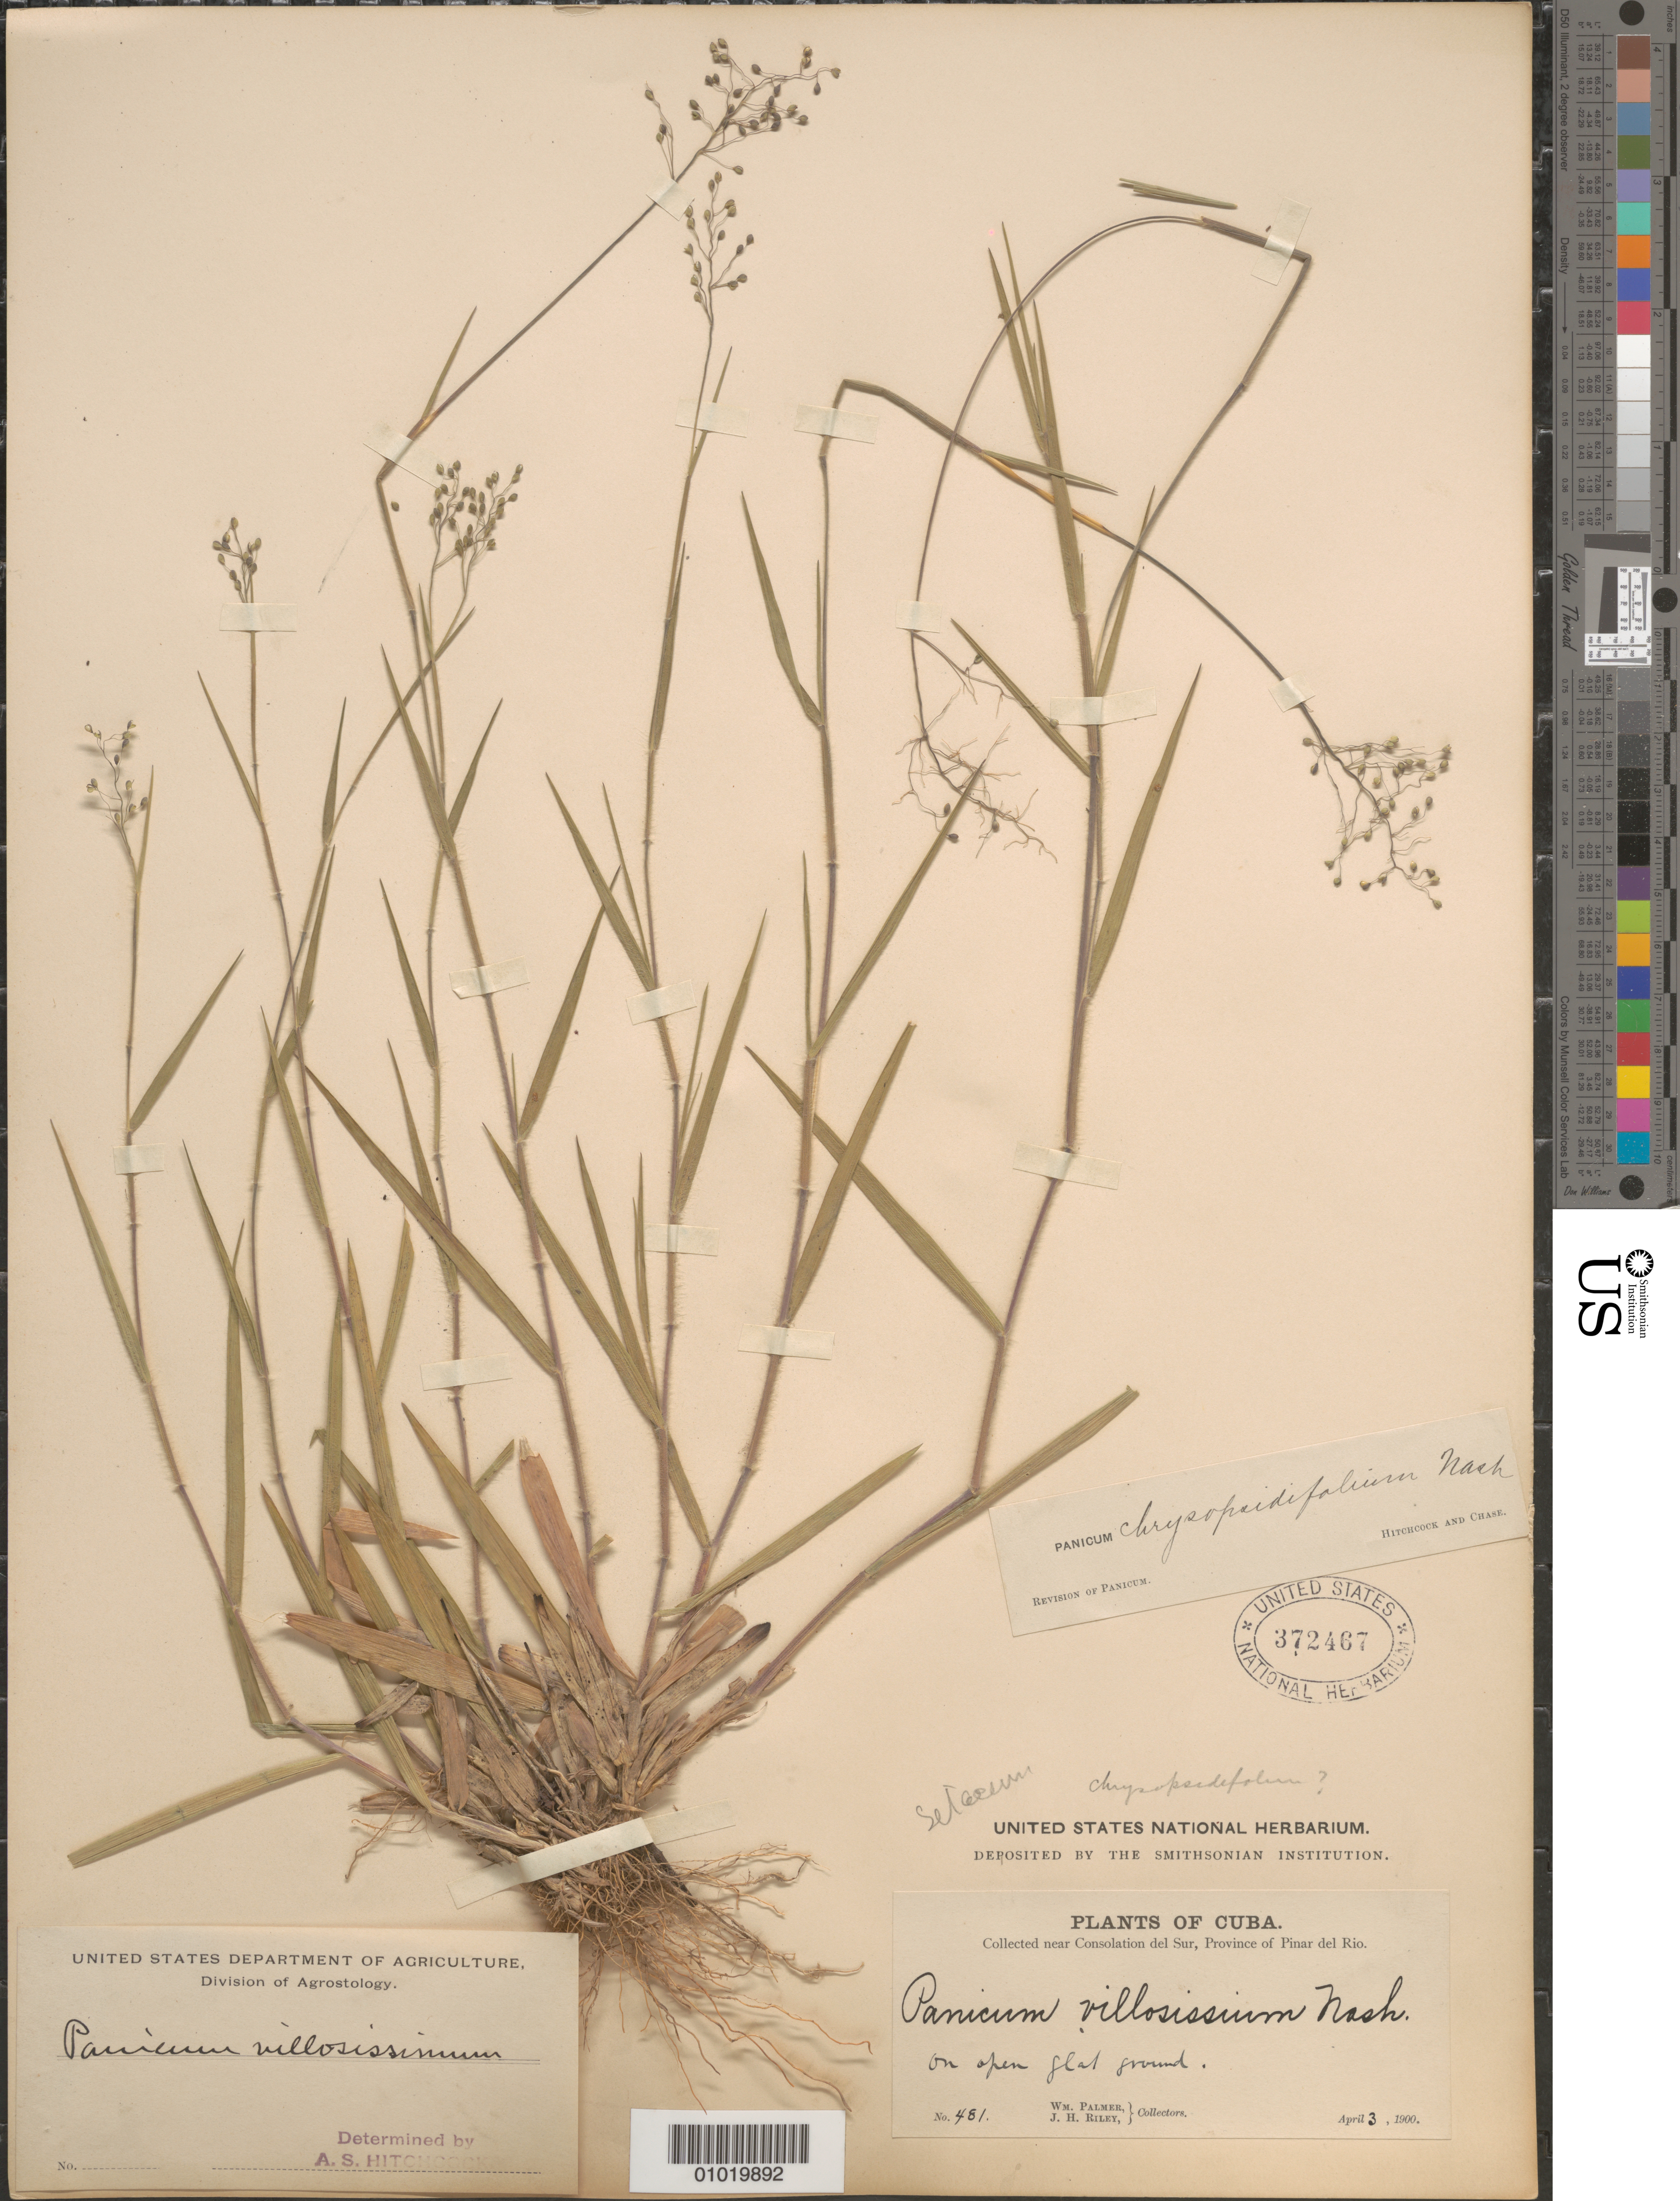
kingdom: Plantae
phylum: Tracheophyta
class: Liliopsida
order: Poales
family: Poaceae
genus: Panicum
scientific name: Panicum chrysopsidifolium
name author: Nash ex Small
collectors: W. Palmer & J. H. Riley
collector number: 481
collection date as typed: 03 Apr 1900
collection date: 1900-04-03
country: Cuba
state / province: Pinar del Rio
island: Cuba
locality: Consolation del Sur, Pinar del Rio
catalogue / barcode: US 372467